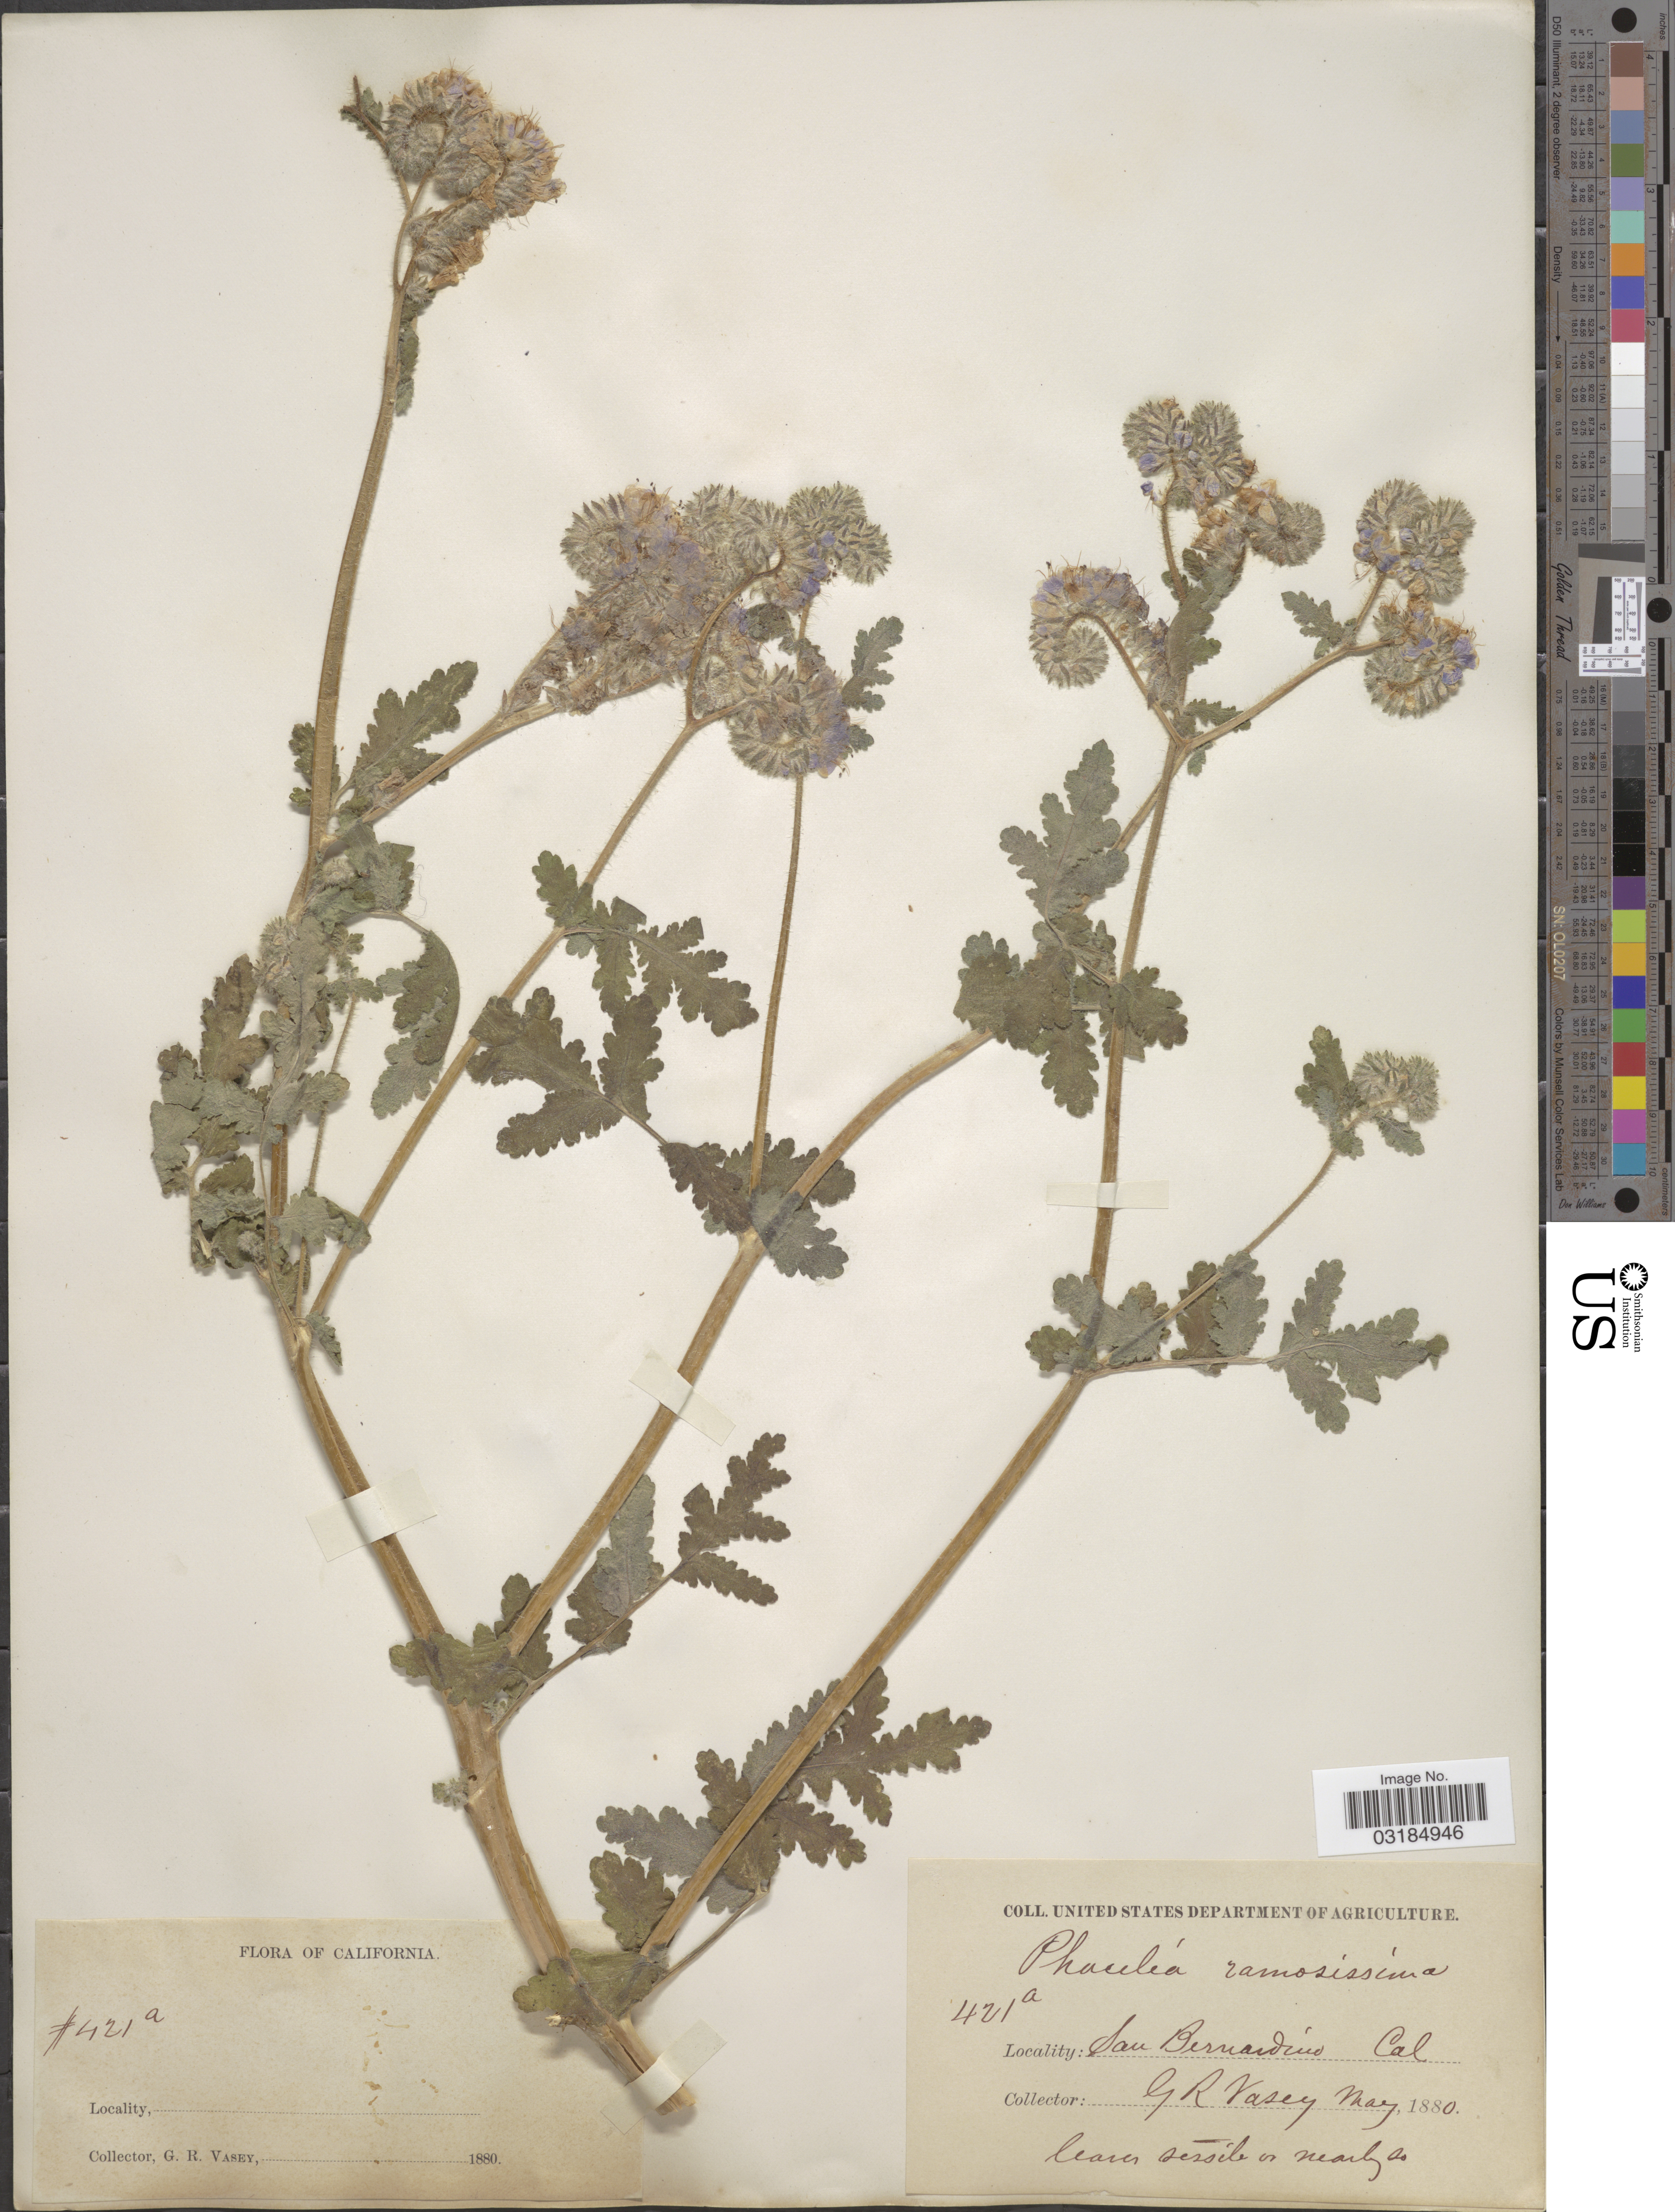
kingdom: Plantae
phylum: Tracheophyta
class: Magnoliopsida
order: Boraginales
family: Hydrophyllaceae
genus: Phacelia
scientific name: Phacelia cicutaria var. hispida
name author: (A. Gray) J.T. Howell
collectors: G. R. Vasey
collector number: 421a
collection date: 1880-05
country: United States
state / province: California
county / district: San Bernardino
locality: San Bernardino.